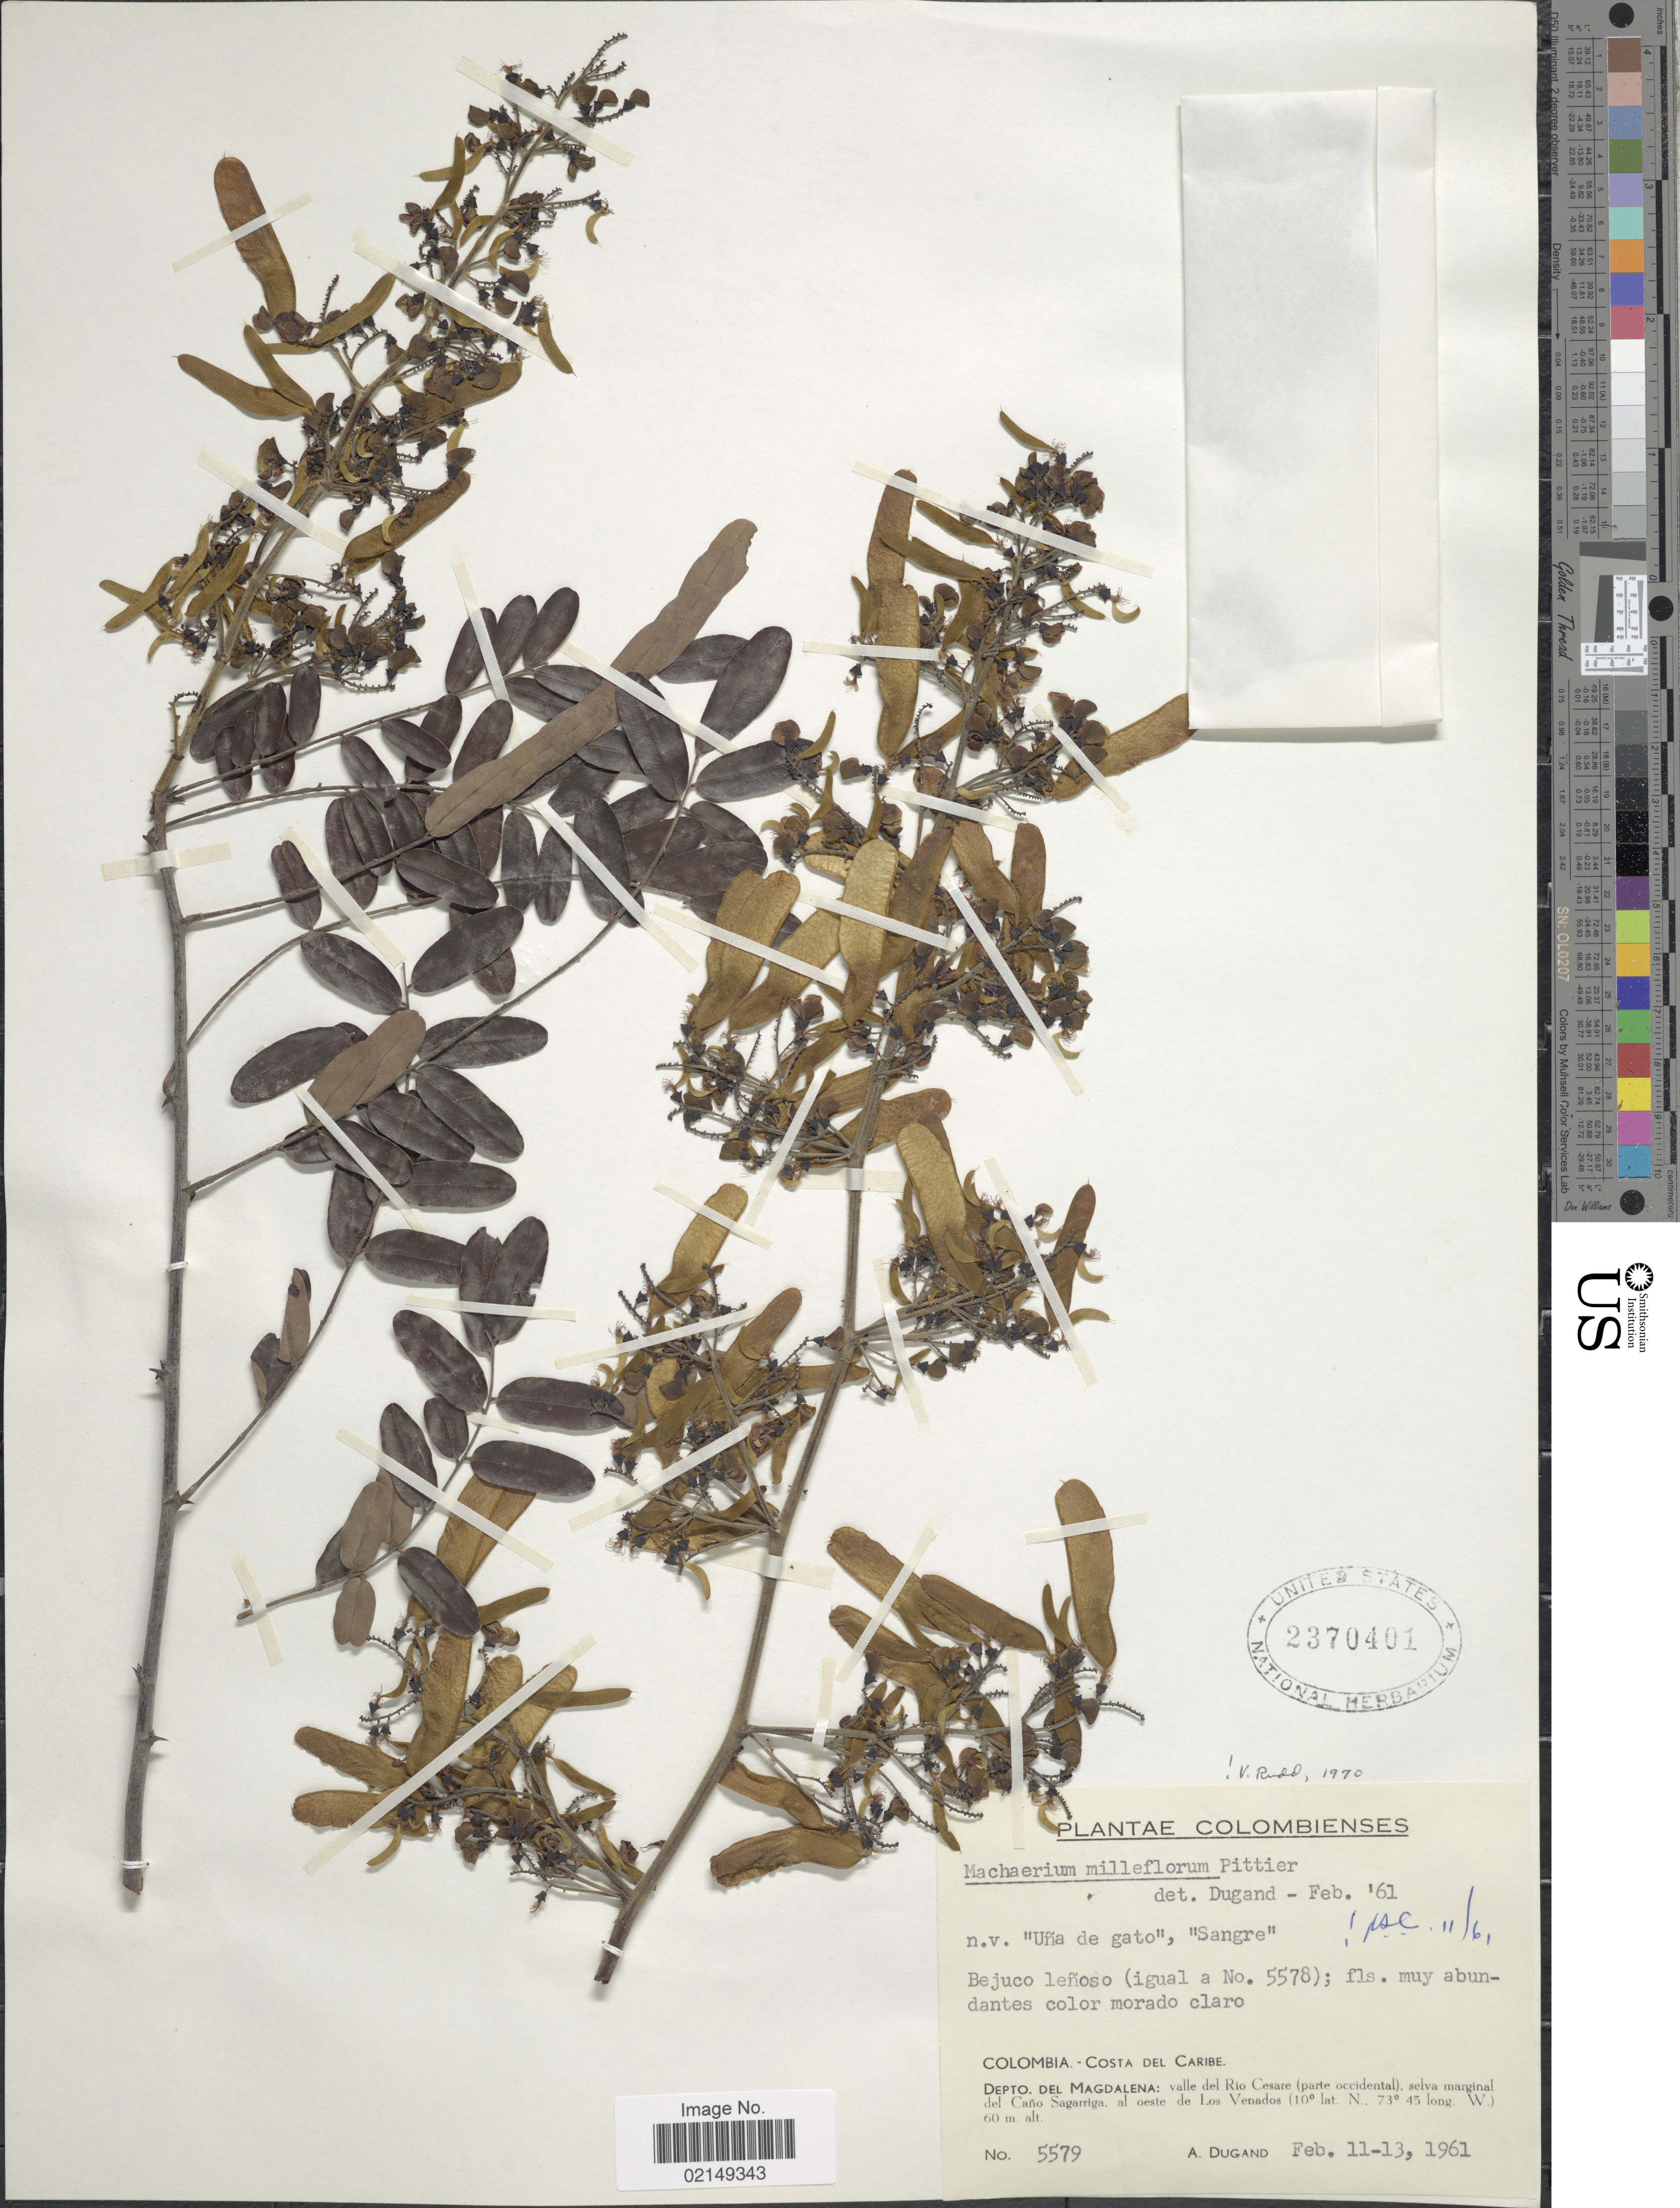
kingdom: Plantae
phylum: Tracheophyta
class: Magnoliopsida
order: Fabales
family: Fabaceae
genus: Machaerium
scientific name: Machaerium milleflorum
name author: Pittier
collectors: A. Dugand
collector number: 5579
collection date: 1961-02-11/1961-02-13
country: Colombia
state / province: Magdalena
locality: Bejuco lenoso. Costa del Caribe, valle del Rio Cesare (parte occidental), selva marginal del Cano Sagarriga, al oeste de Los Venados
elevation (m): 60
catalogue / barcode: US 2370401